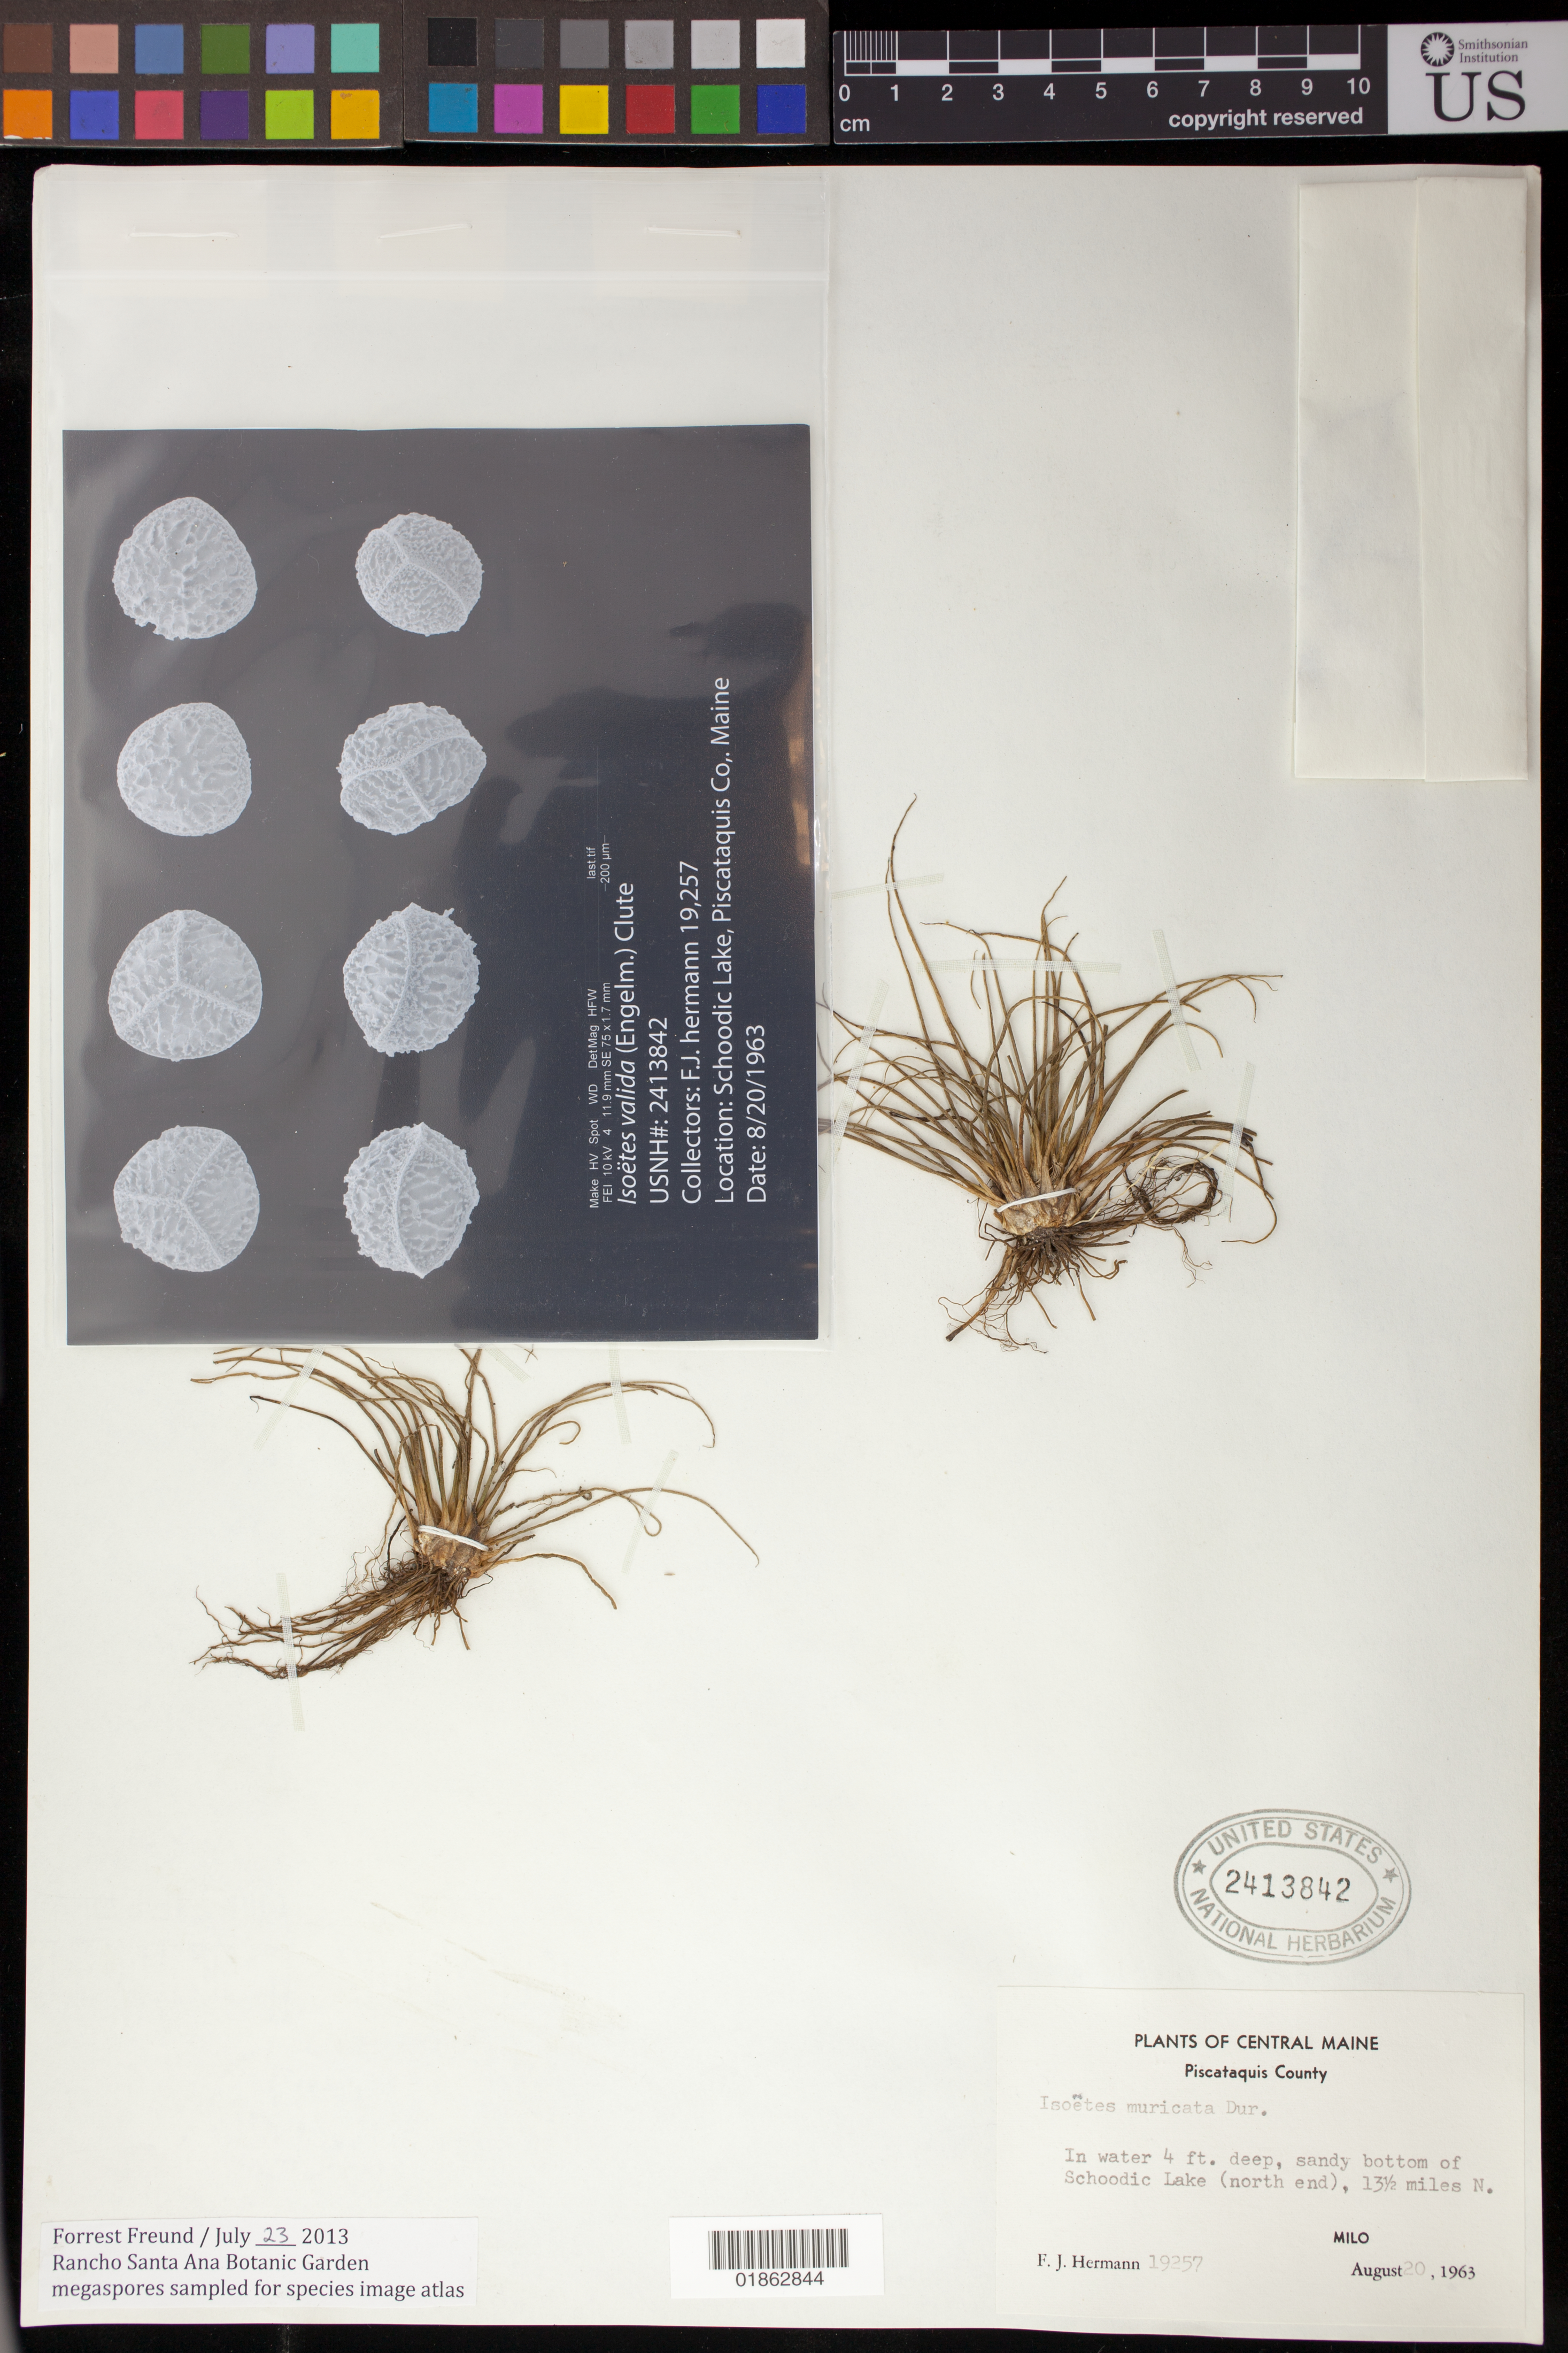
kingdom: Plantae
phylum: Tracheophyta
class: Lycopodiopsida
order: Isoetales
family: Isoetaceae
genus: Isoetes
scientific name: Isoetes valida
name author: (Engelm.) Clute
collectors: F. J. Hermann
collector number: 19257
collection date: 1963-08-20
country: United States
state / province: Maine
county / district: Piscataquis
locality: Schoodic Lake (north end), 13.5 miles N.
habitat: In water 4 ft. deep, sandy bottom.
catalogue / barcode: US 2413842